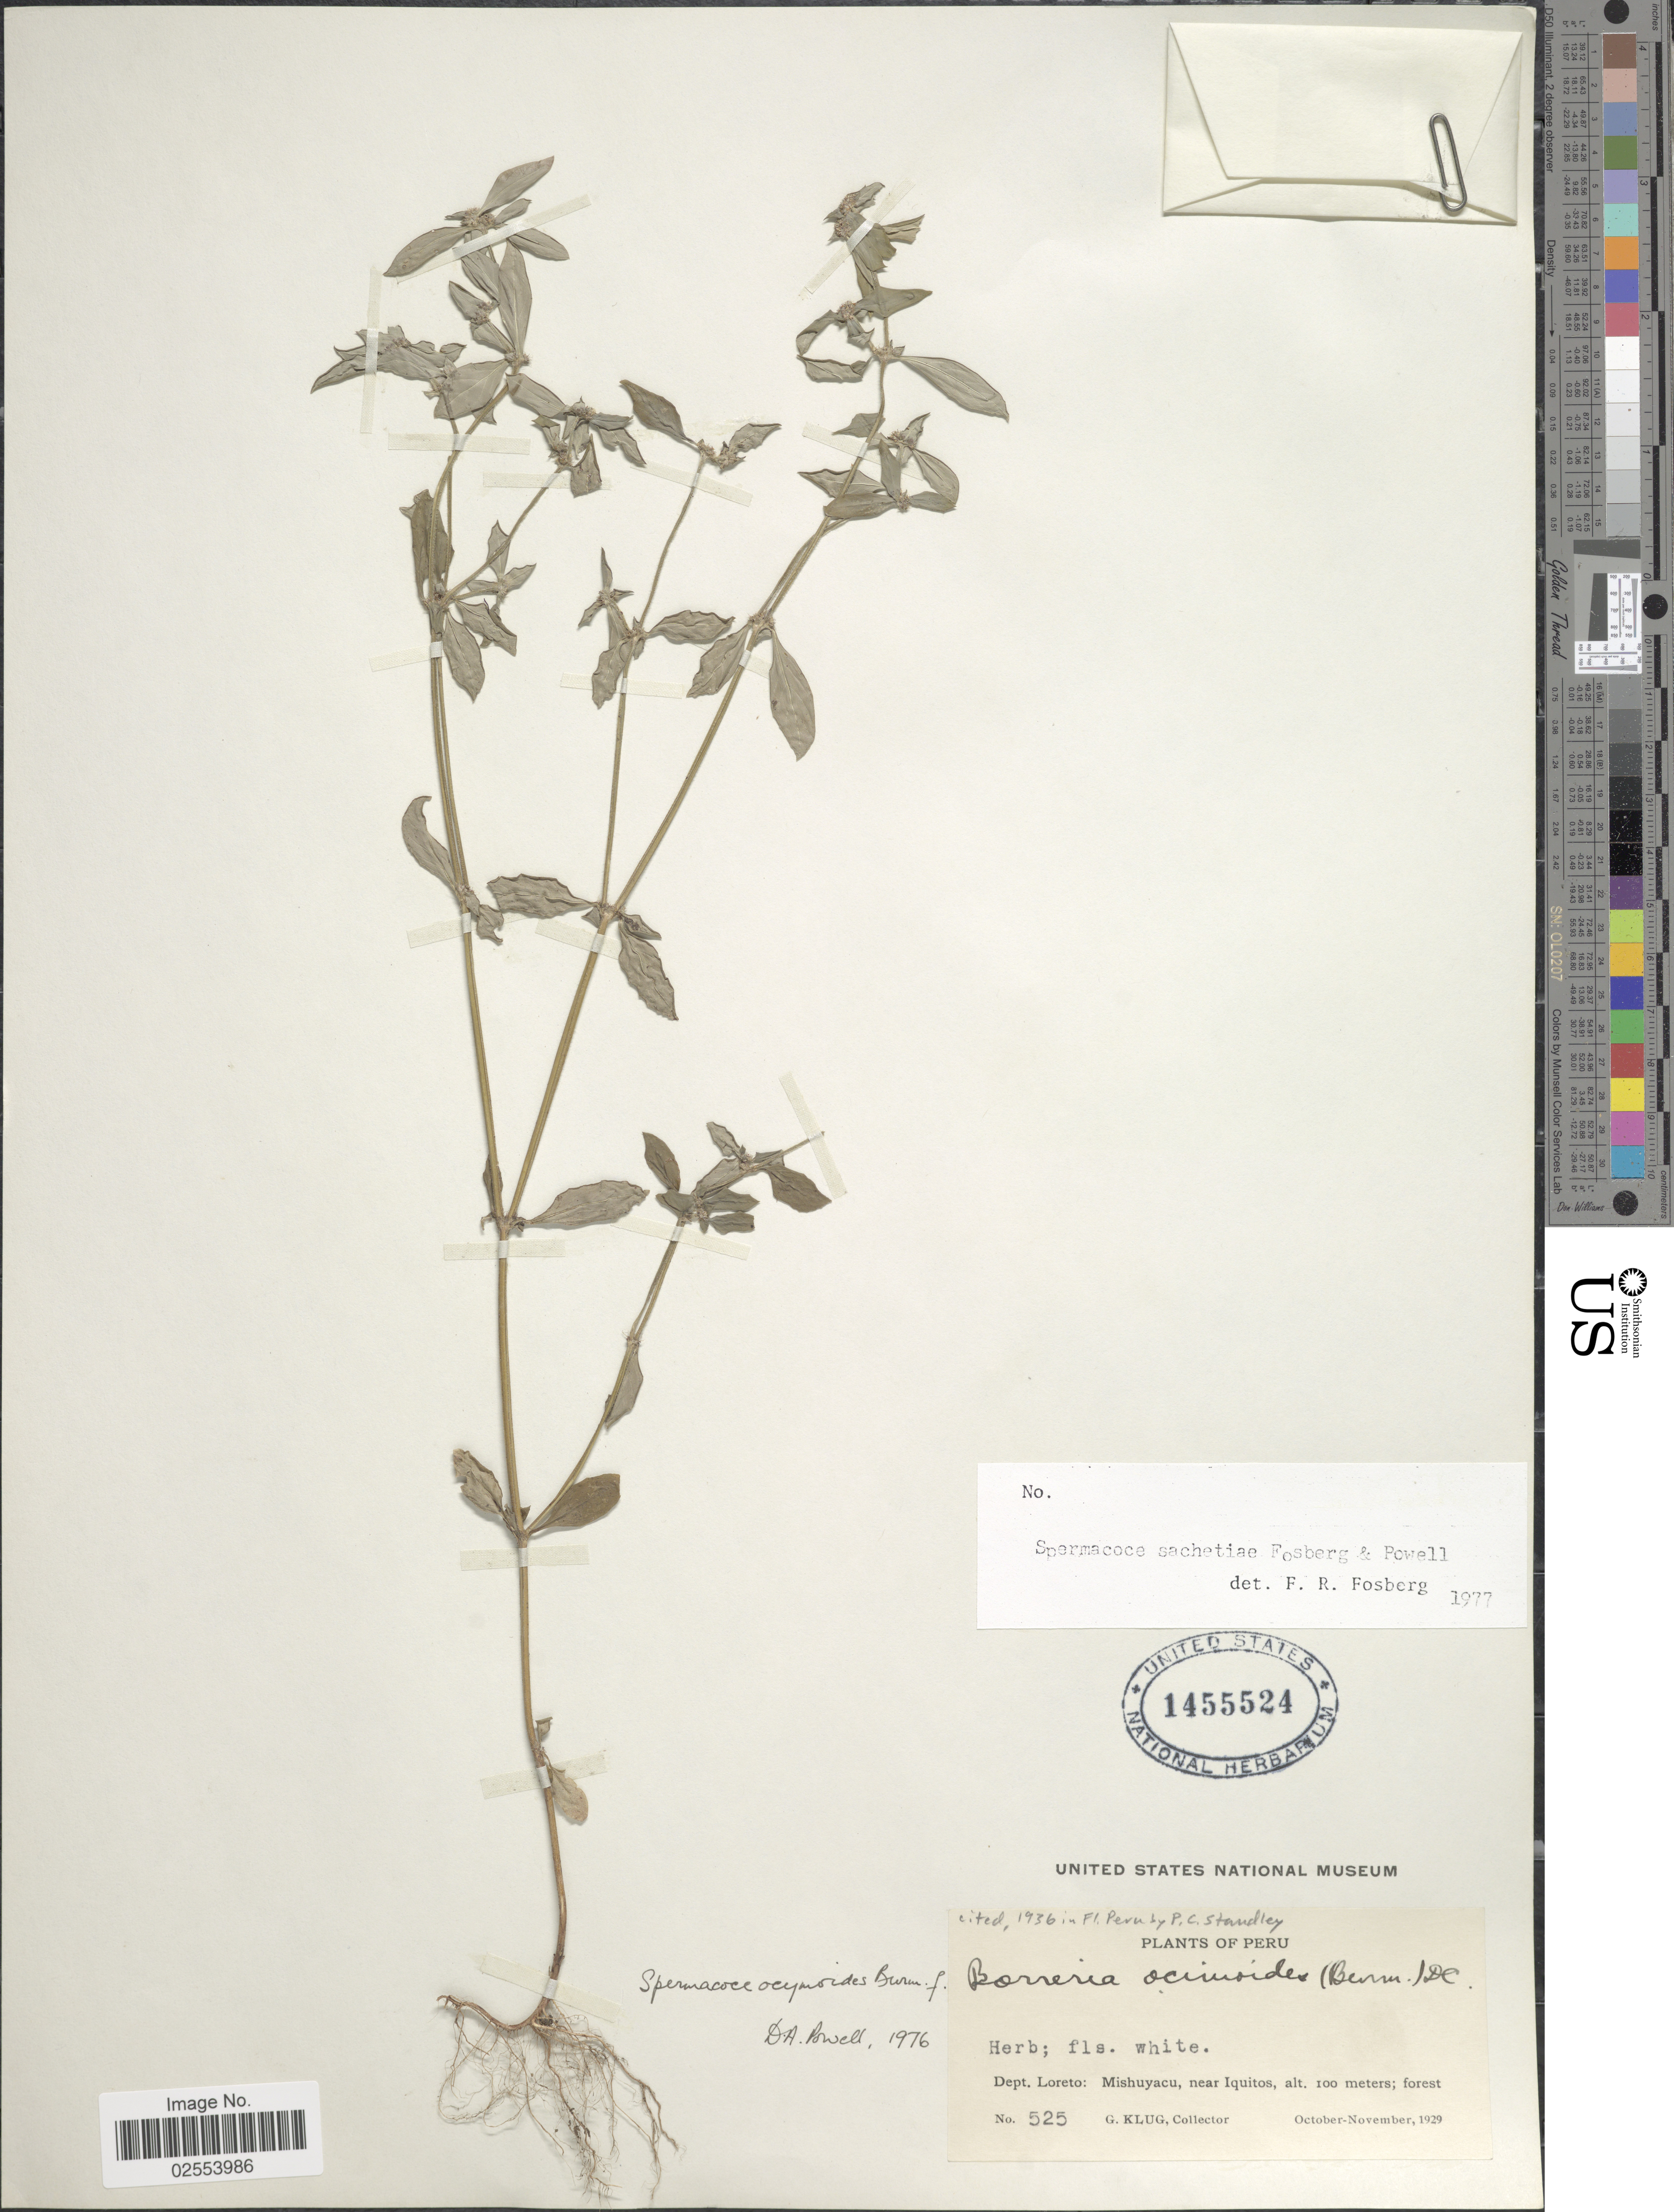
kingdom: Plantae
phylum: Tracheophyta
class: Magnoliopsida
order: Gentianales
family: Rubiaceae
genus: Spermacoce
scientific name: Spermacoce mauritiana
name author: Gideon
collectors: G. Klug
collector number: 525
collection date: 1929-10/1929-11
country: Peru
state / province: Loreto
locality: Mishuyacu, near Iquitos.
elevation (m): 100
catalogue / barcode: US 145524